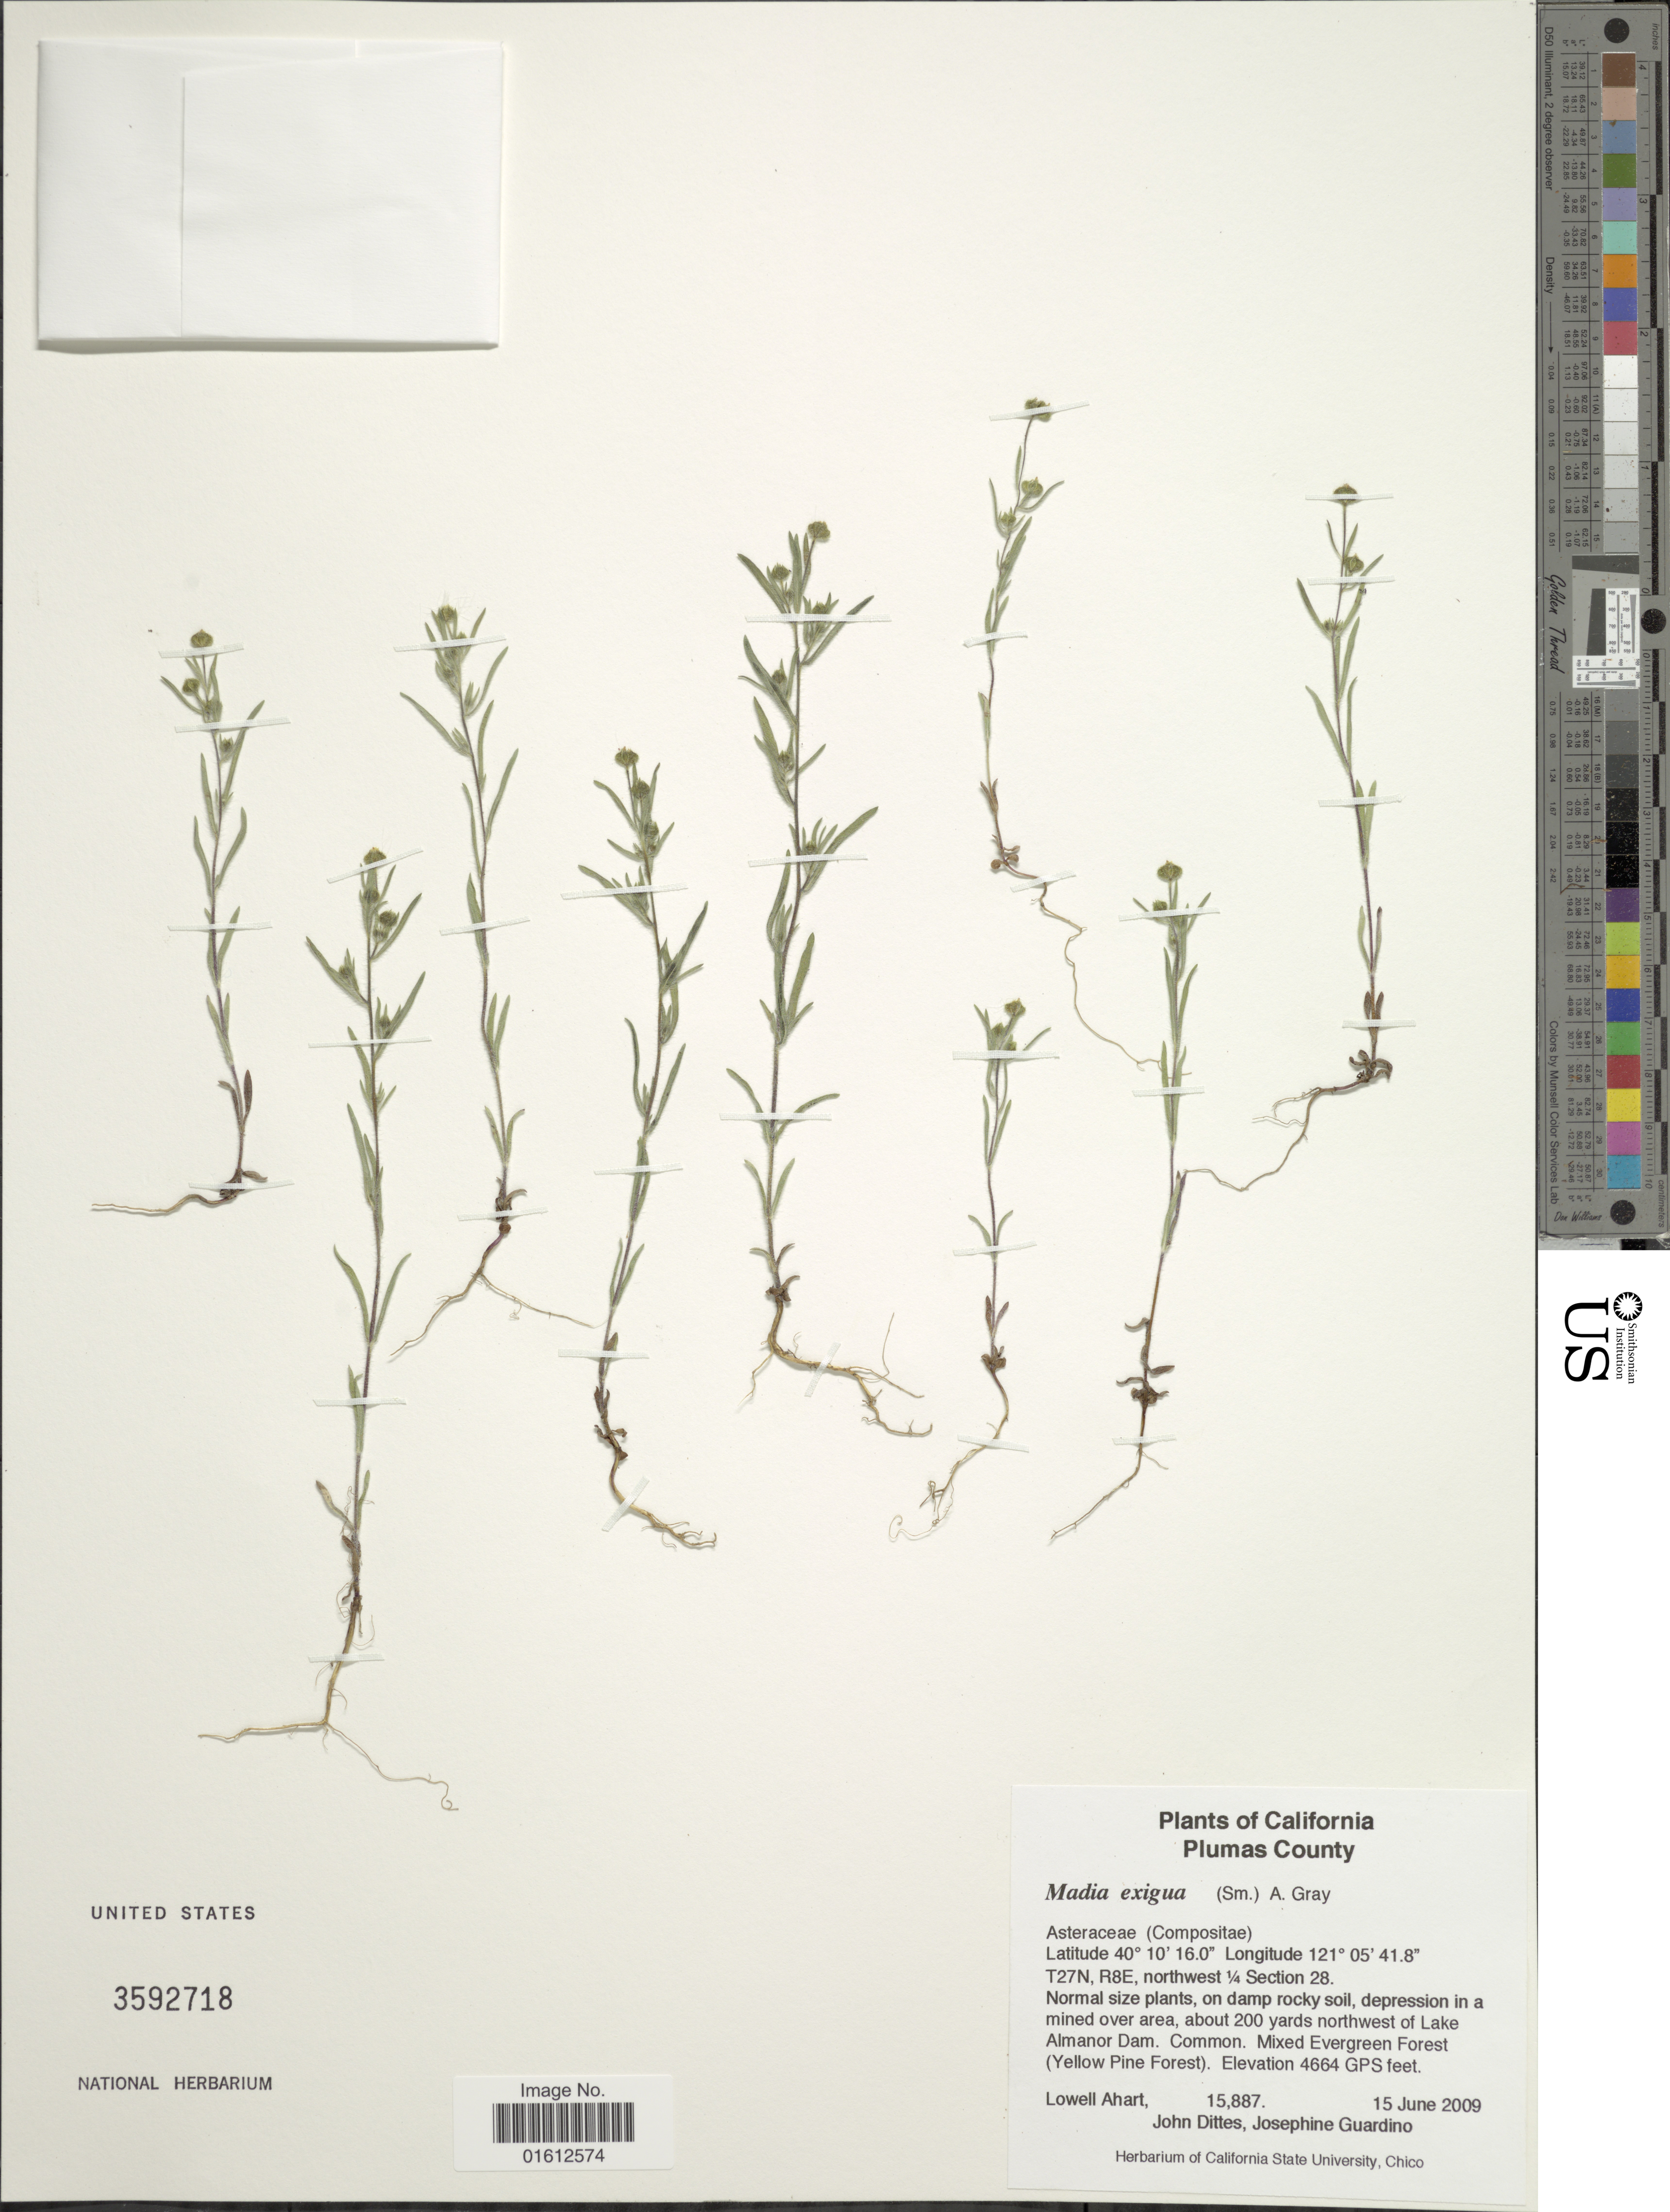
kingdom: Plantae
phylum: Tracheophyta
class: Magnoliopsida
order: Asterales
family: Asteraceae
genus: Madia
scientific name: Madia exigua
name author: (Sm.) A. Gray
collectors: L. Ahart, J. Dittes & J. Guardino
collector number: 15887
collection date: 2009-06-15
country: United States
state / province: California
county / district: Plumas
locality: Plumas County. T27N, R8E, northwest ¼ Section 28. About 200 yards northwest of Lake Almanor Dam.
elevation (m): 1422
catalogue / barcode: US 3592718